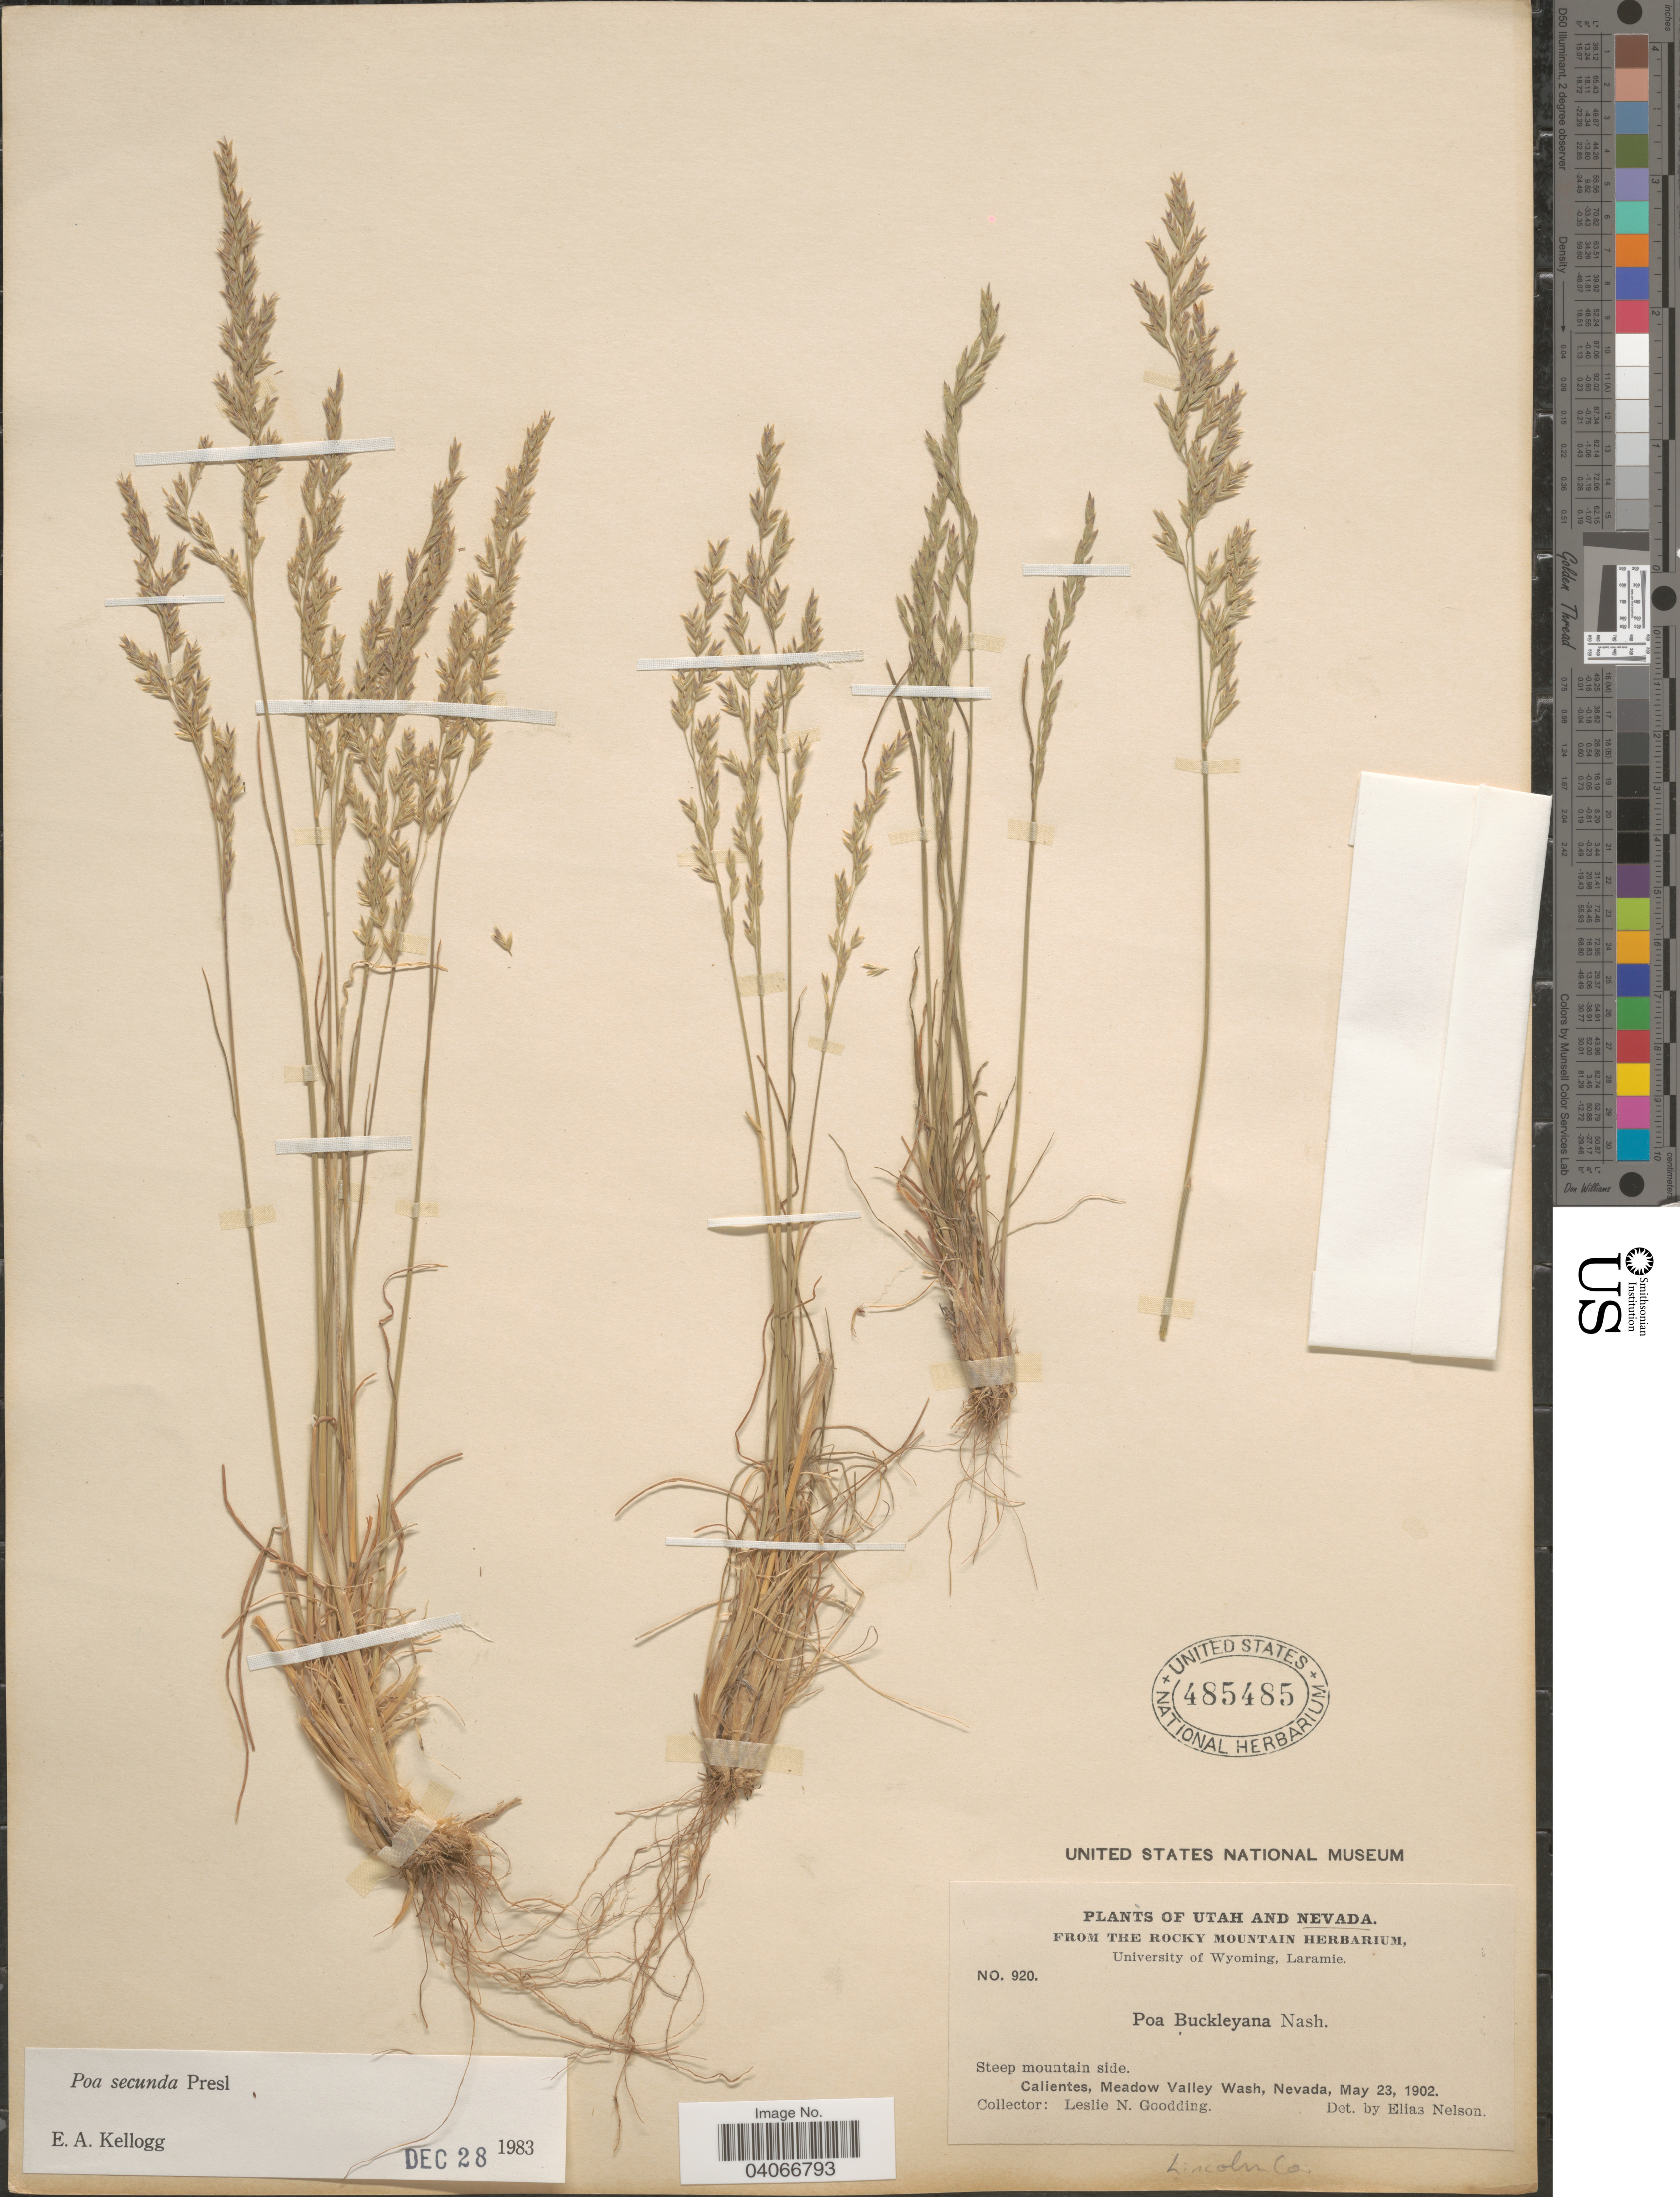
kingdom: Plantae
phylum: Tracheophyta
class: Liliopsida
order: Poales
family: Poaceae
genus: Poa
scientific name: Poa secunda subsp. secunda var. scabrella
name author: (Thurb.) Soreng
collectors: L. N. Goodding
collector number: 920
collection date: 1902-05-23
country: United States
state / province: Nevada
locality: Calientes, Meadow Valley Wash. Lincoln Co.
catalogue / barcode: US 485485